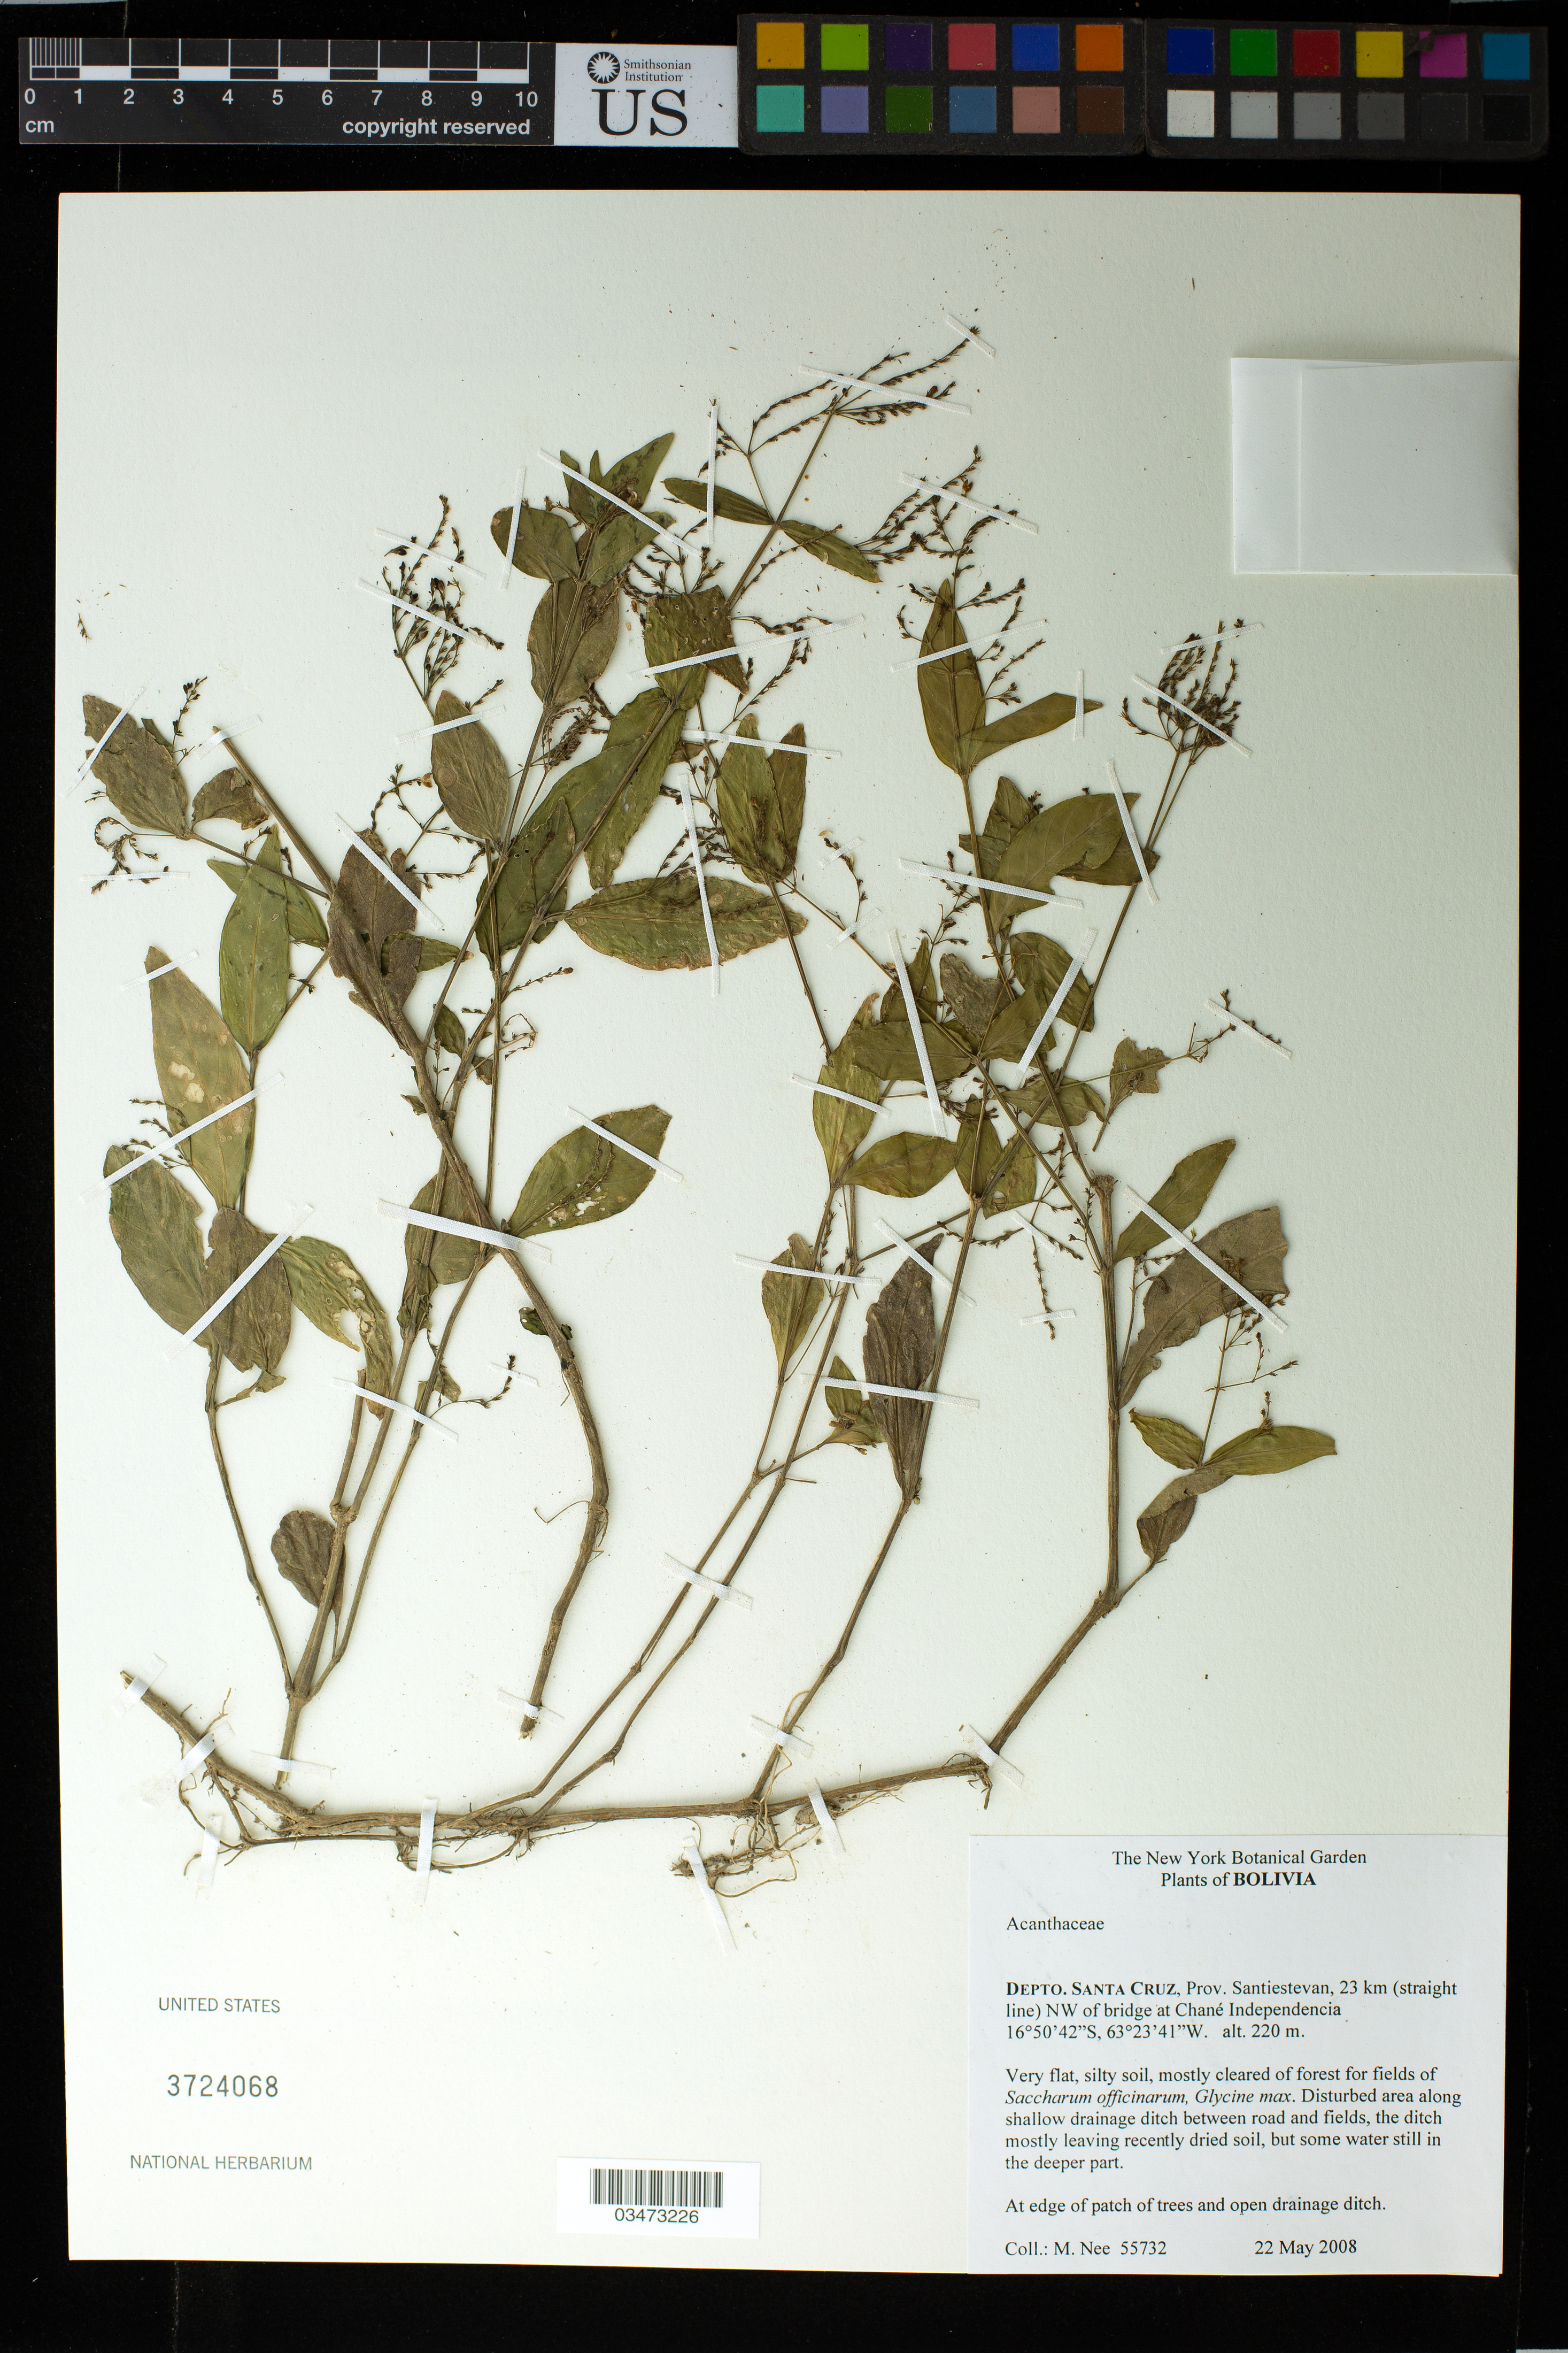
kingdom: Plantae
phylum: Tracheophyta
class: Magnoliopsida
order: Lamiales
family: Acanthaceae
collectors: M. Nee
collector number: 55732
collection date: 2008-05-22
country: Bolivia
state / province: Santa Cruz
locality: Prov. Santiestevan. 23 km (straight line) NW of bridge at Chane Independencia.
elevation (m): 220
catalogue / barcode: US 3724068